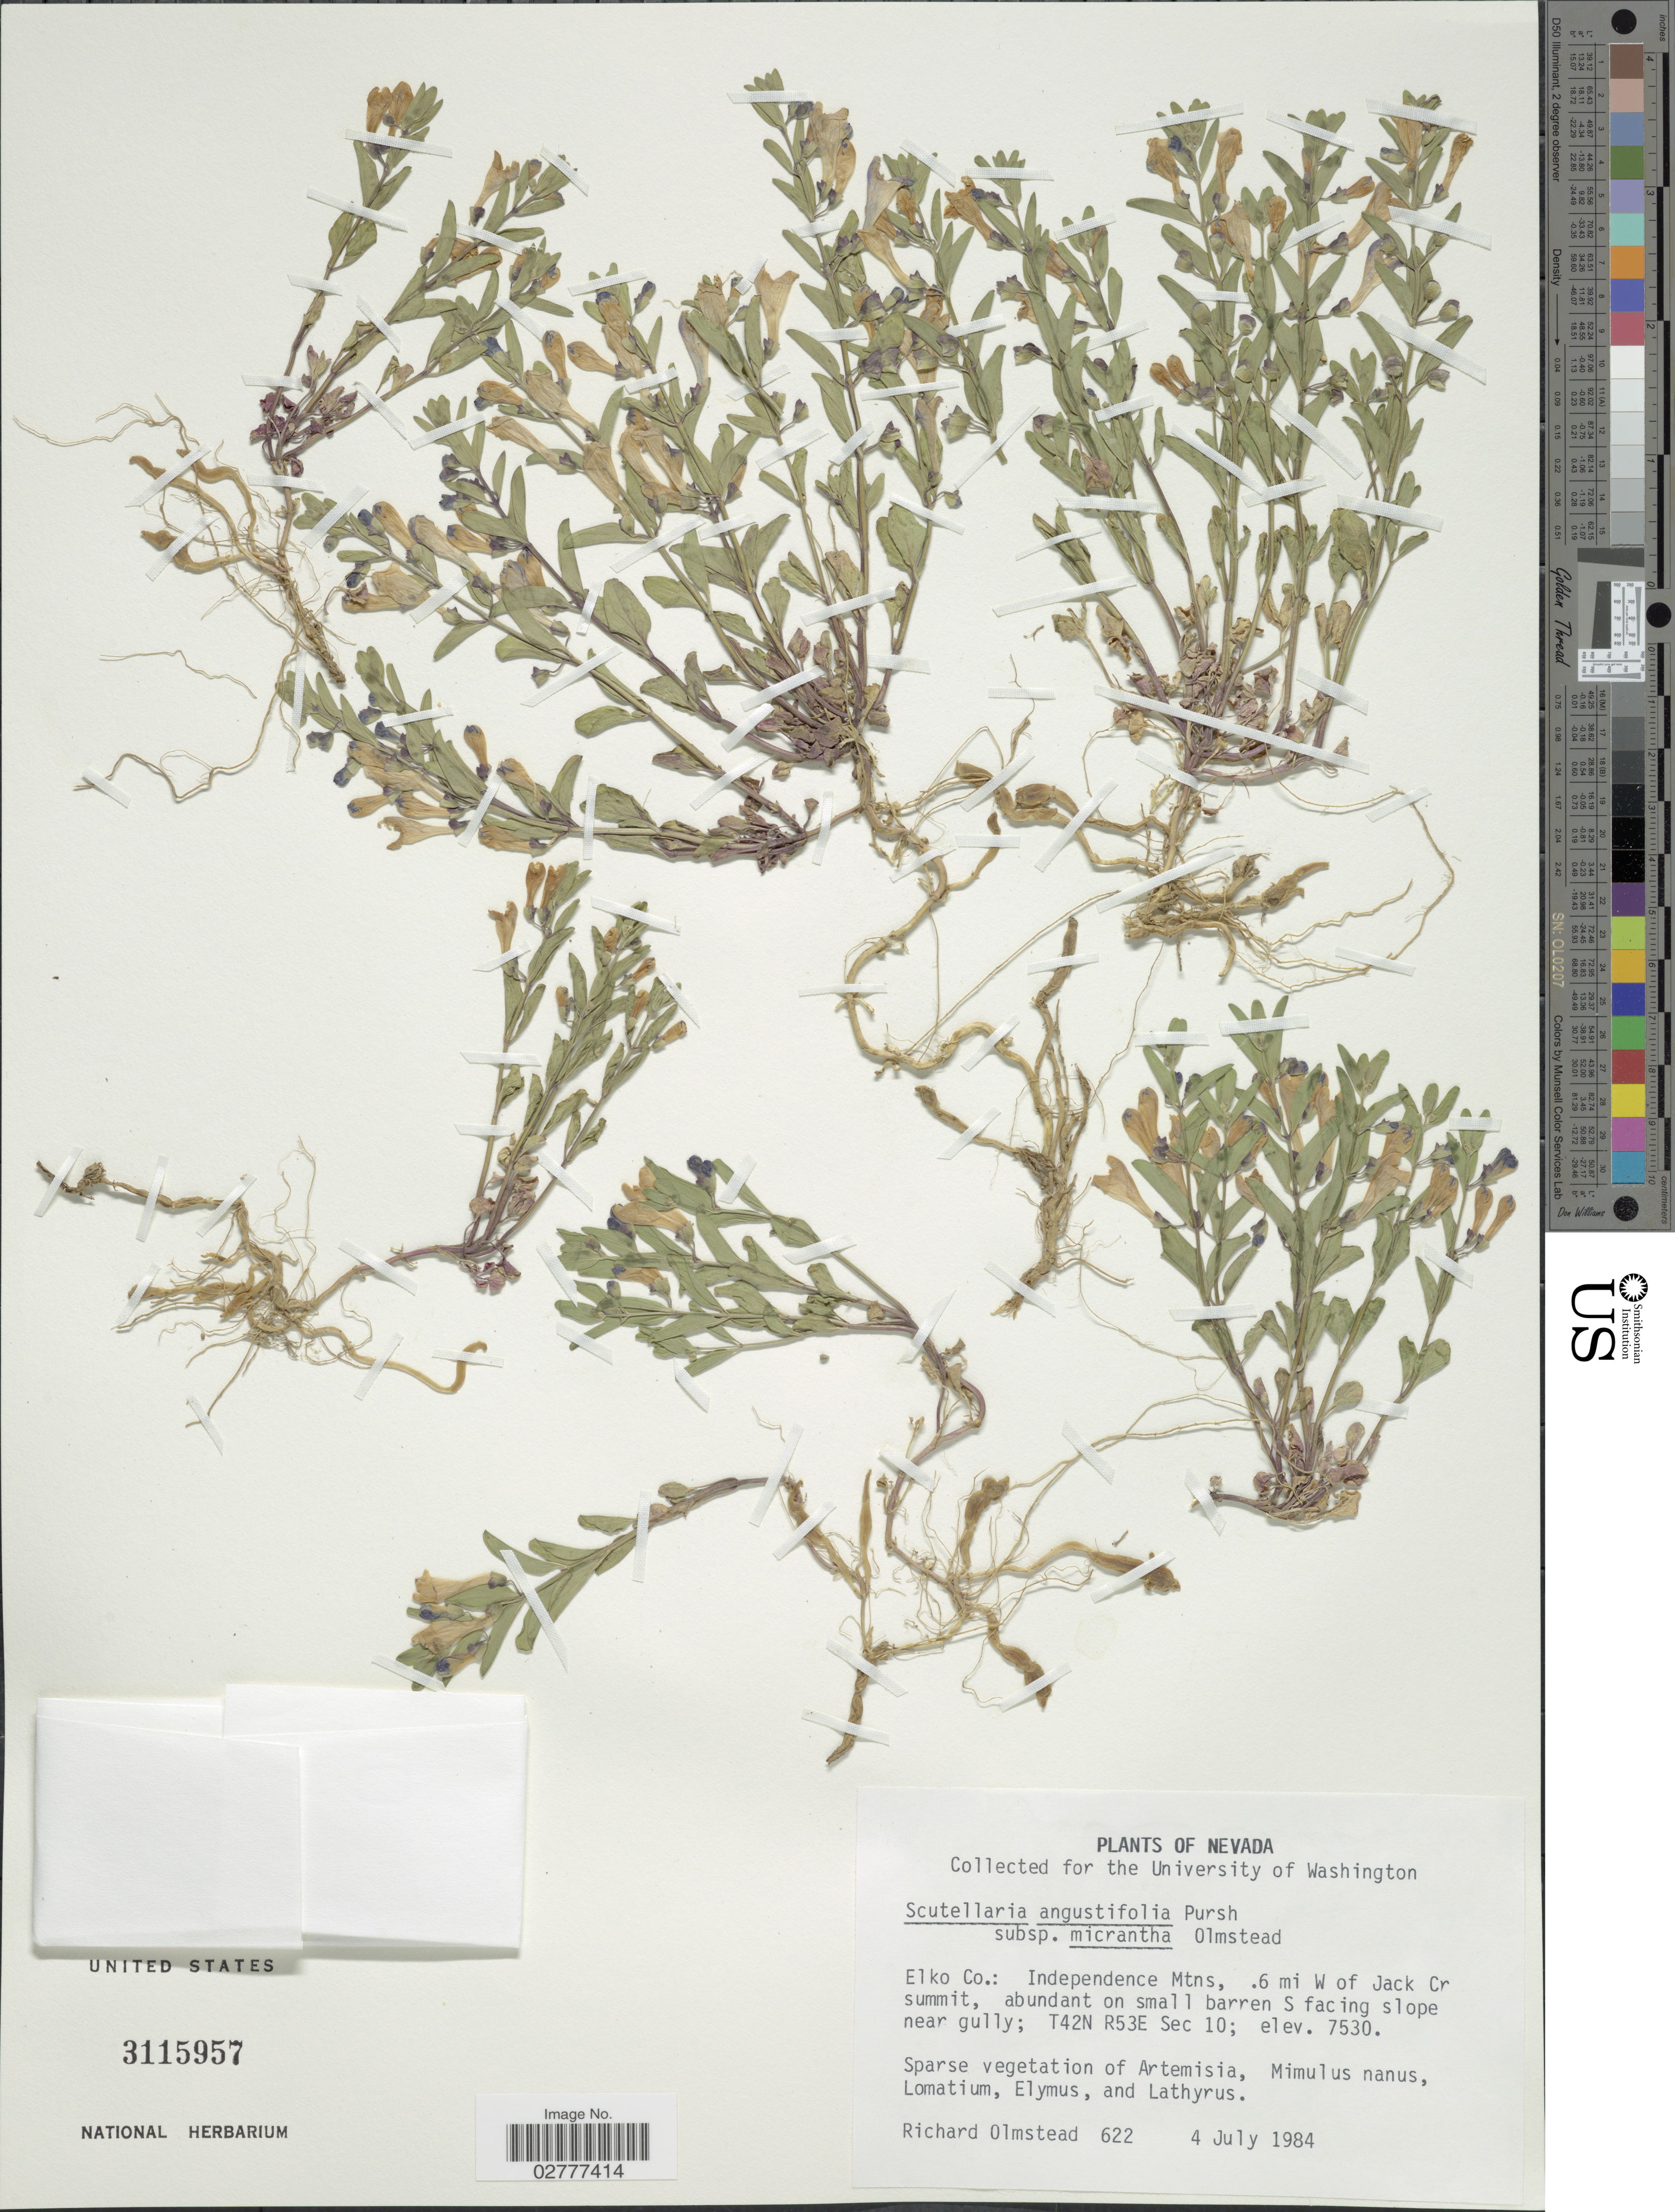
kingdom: Plantae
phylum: Tracheophyta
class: Magnoliopsida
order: Lamiales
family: Lamiaceae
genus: Scutellaria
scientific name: Scutellaria angustifolia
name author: Pursh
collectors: R. Olmstead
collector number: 622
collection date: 1984-07-04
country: United States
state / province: Nevada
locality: Elko Co.: Independence Mtns, .6 mi W of Jack Cr summit, abundant on small barren S facing slope near gully; T42N R53E Sec 10.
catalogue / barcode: US 3115957